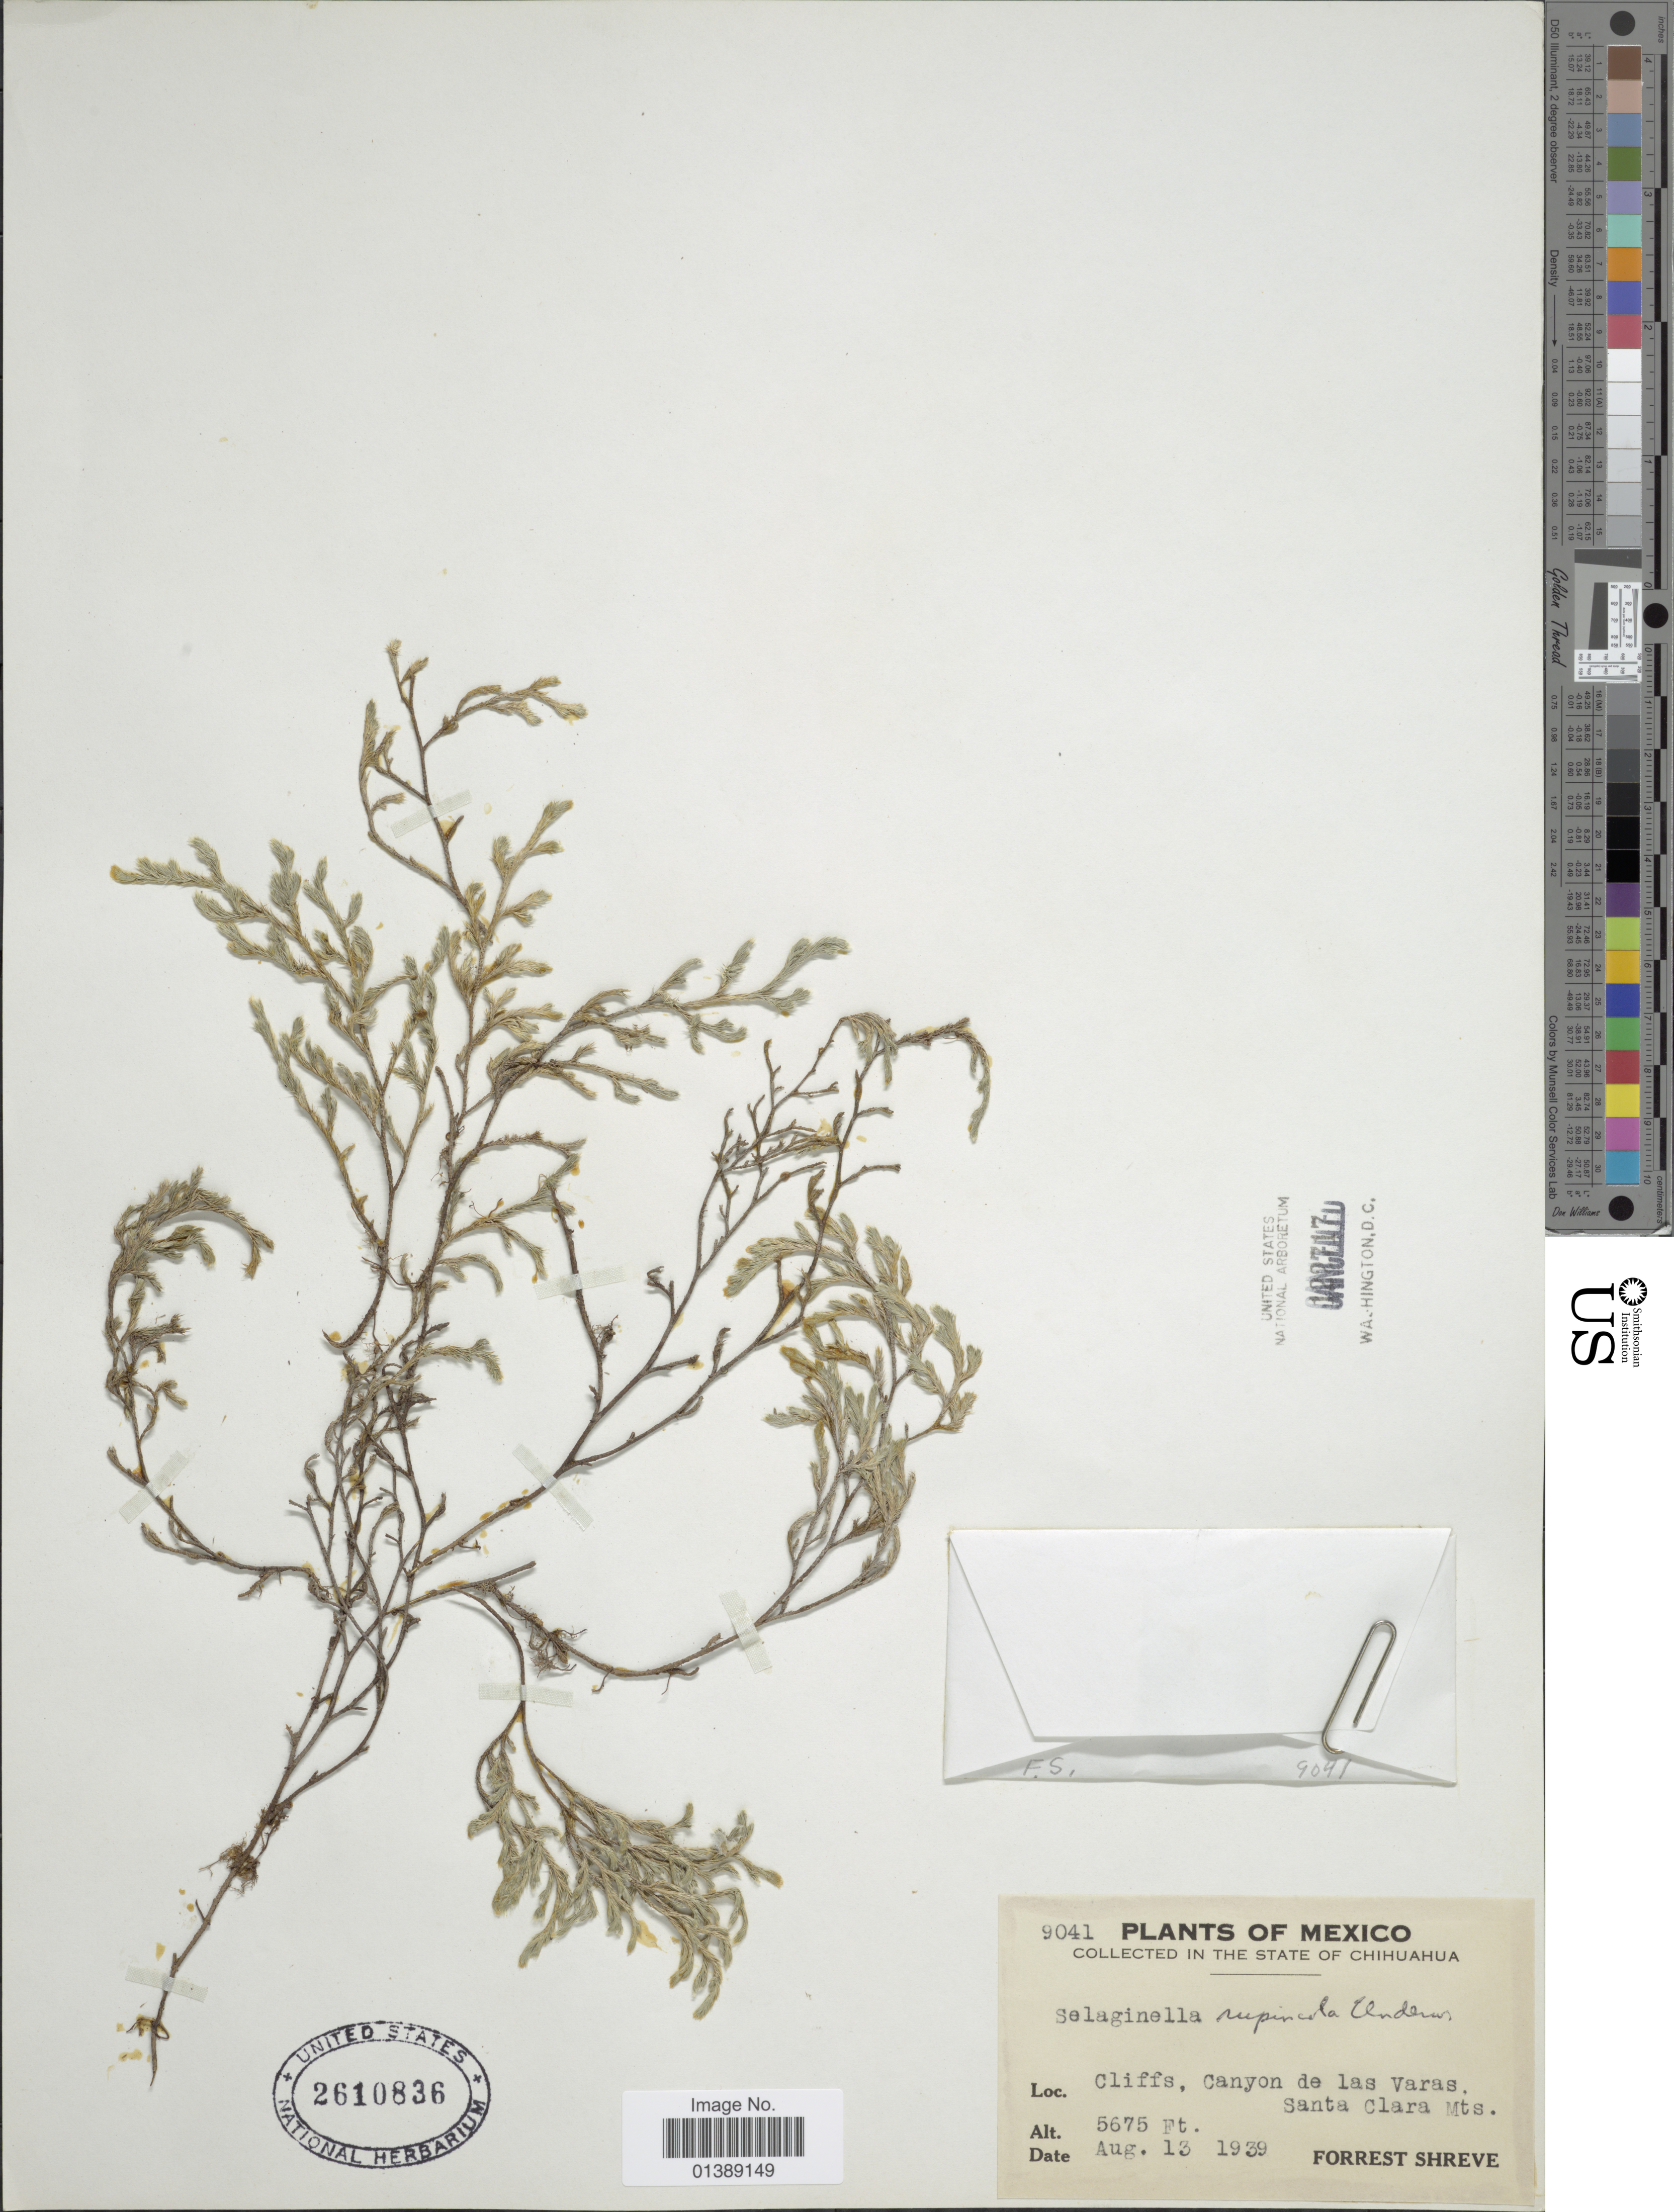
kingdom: Plantae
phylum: Tracheophyta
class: Lycopodiopsida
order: Selaginellales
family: Selaginellaceae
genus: Selaginella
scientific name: Selaginella rupincola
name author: Underw.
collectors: F. Shreve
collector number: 9041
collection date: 1939-08-13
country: Mexico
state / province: Chihuahua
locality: Cliffs, Canyon de las Varas, Santa Clara Mts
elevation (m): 1730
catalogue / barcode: US 2610836